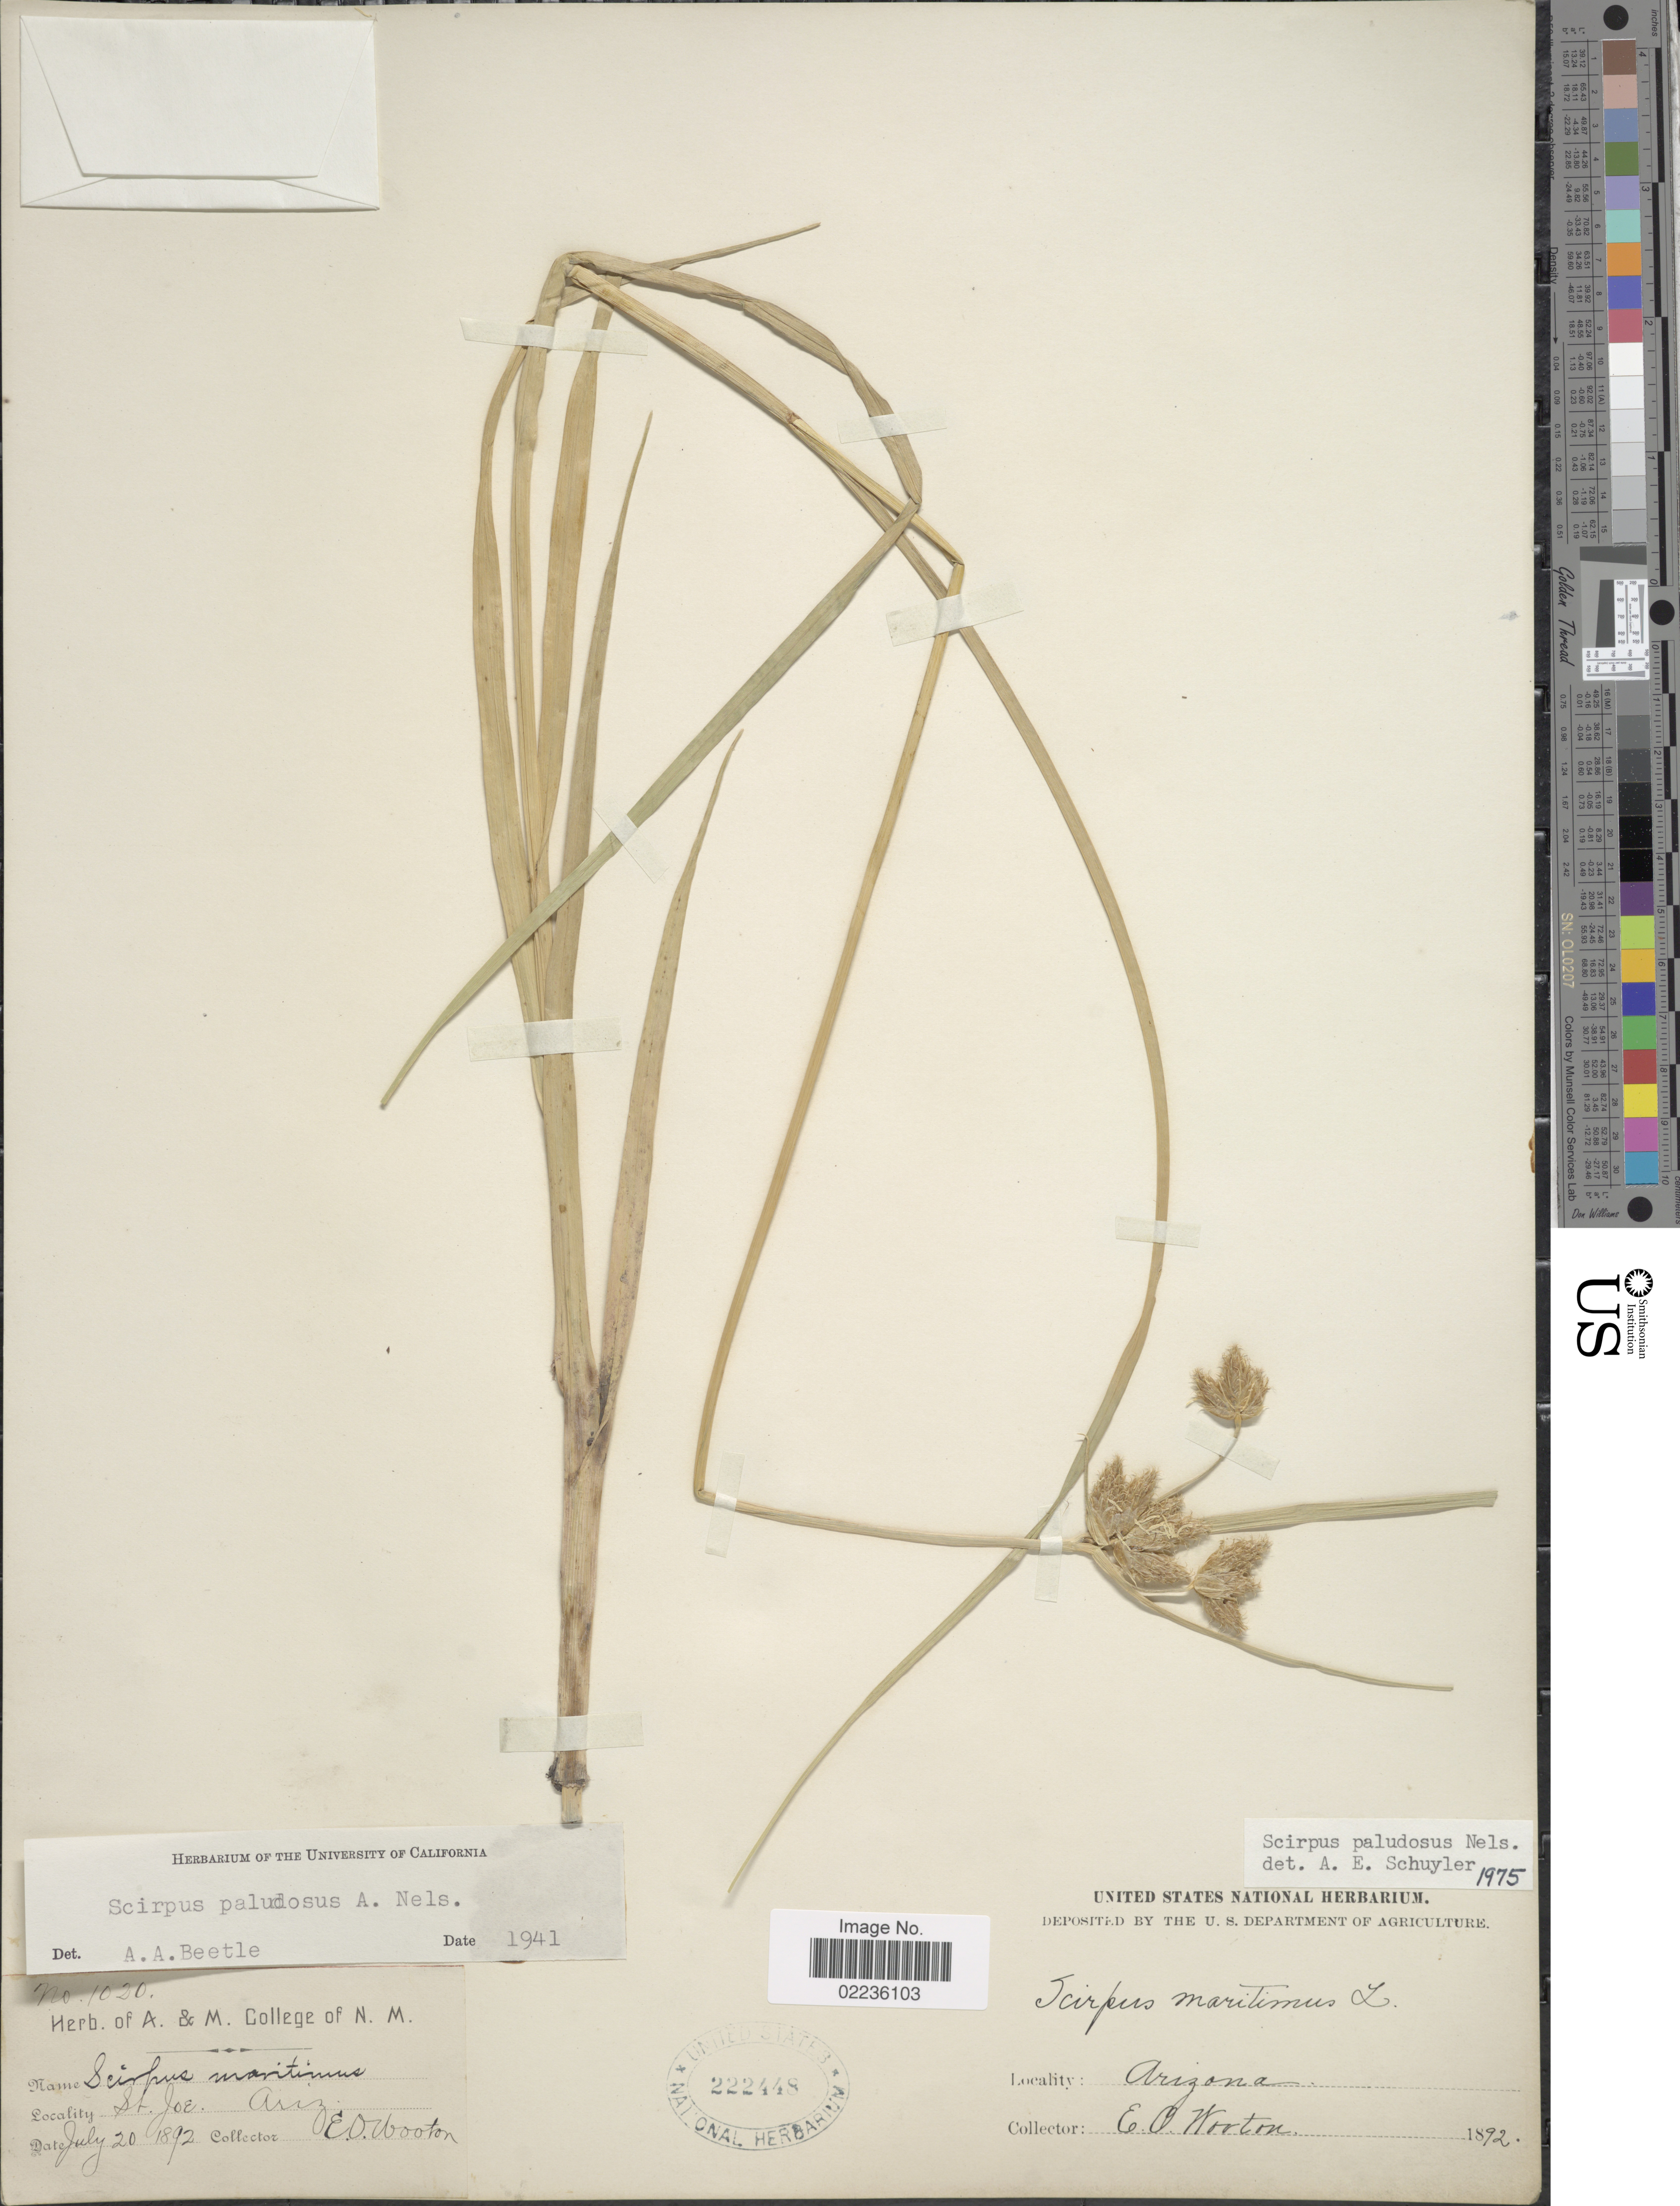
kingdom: Plantae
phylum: Tracheophyta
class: Liliopsida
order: Poales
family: Cyperaceae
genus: Bolboschoenus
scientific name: Bolboschoenus maritimus subsp. paludosus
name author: (A. Nelson) T. Koyama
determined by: Strong, M. T., (US), Smithsonian Institution - National Museum of Natural History (UNITED STATES)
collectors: E. O. Wooton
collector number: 1020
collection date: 1892-07-20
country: United States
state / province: Arizona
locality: St. Joe. Ariz.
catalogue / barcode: US 222448